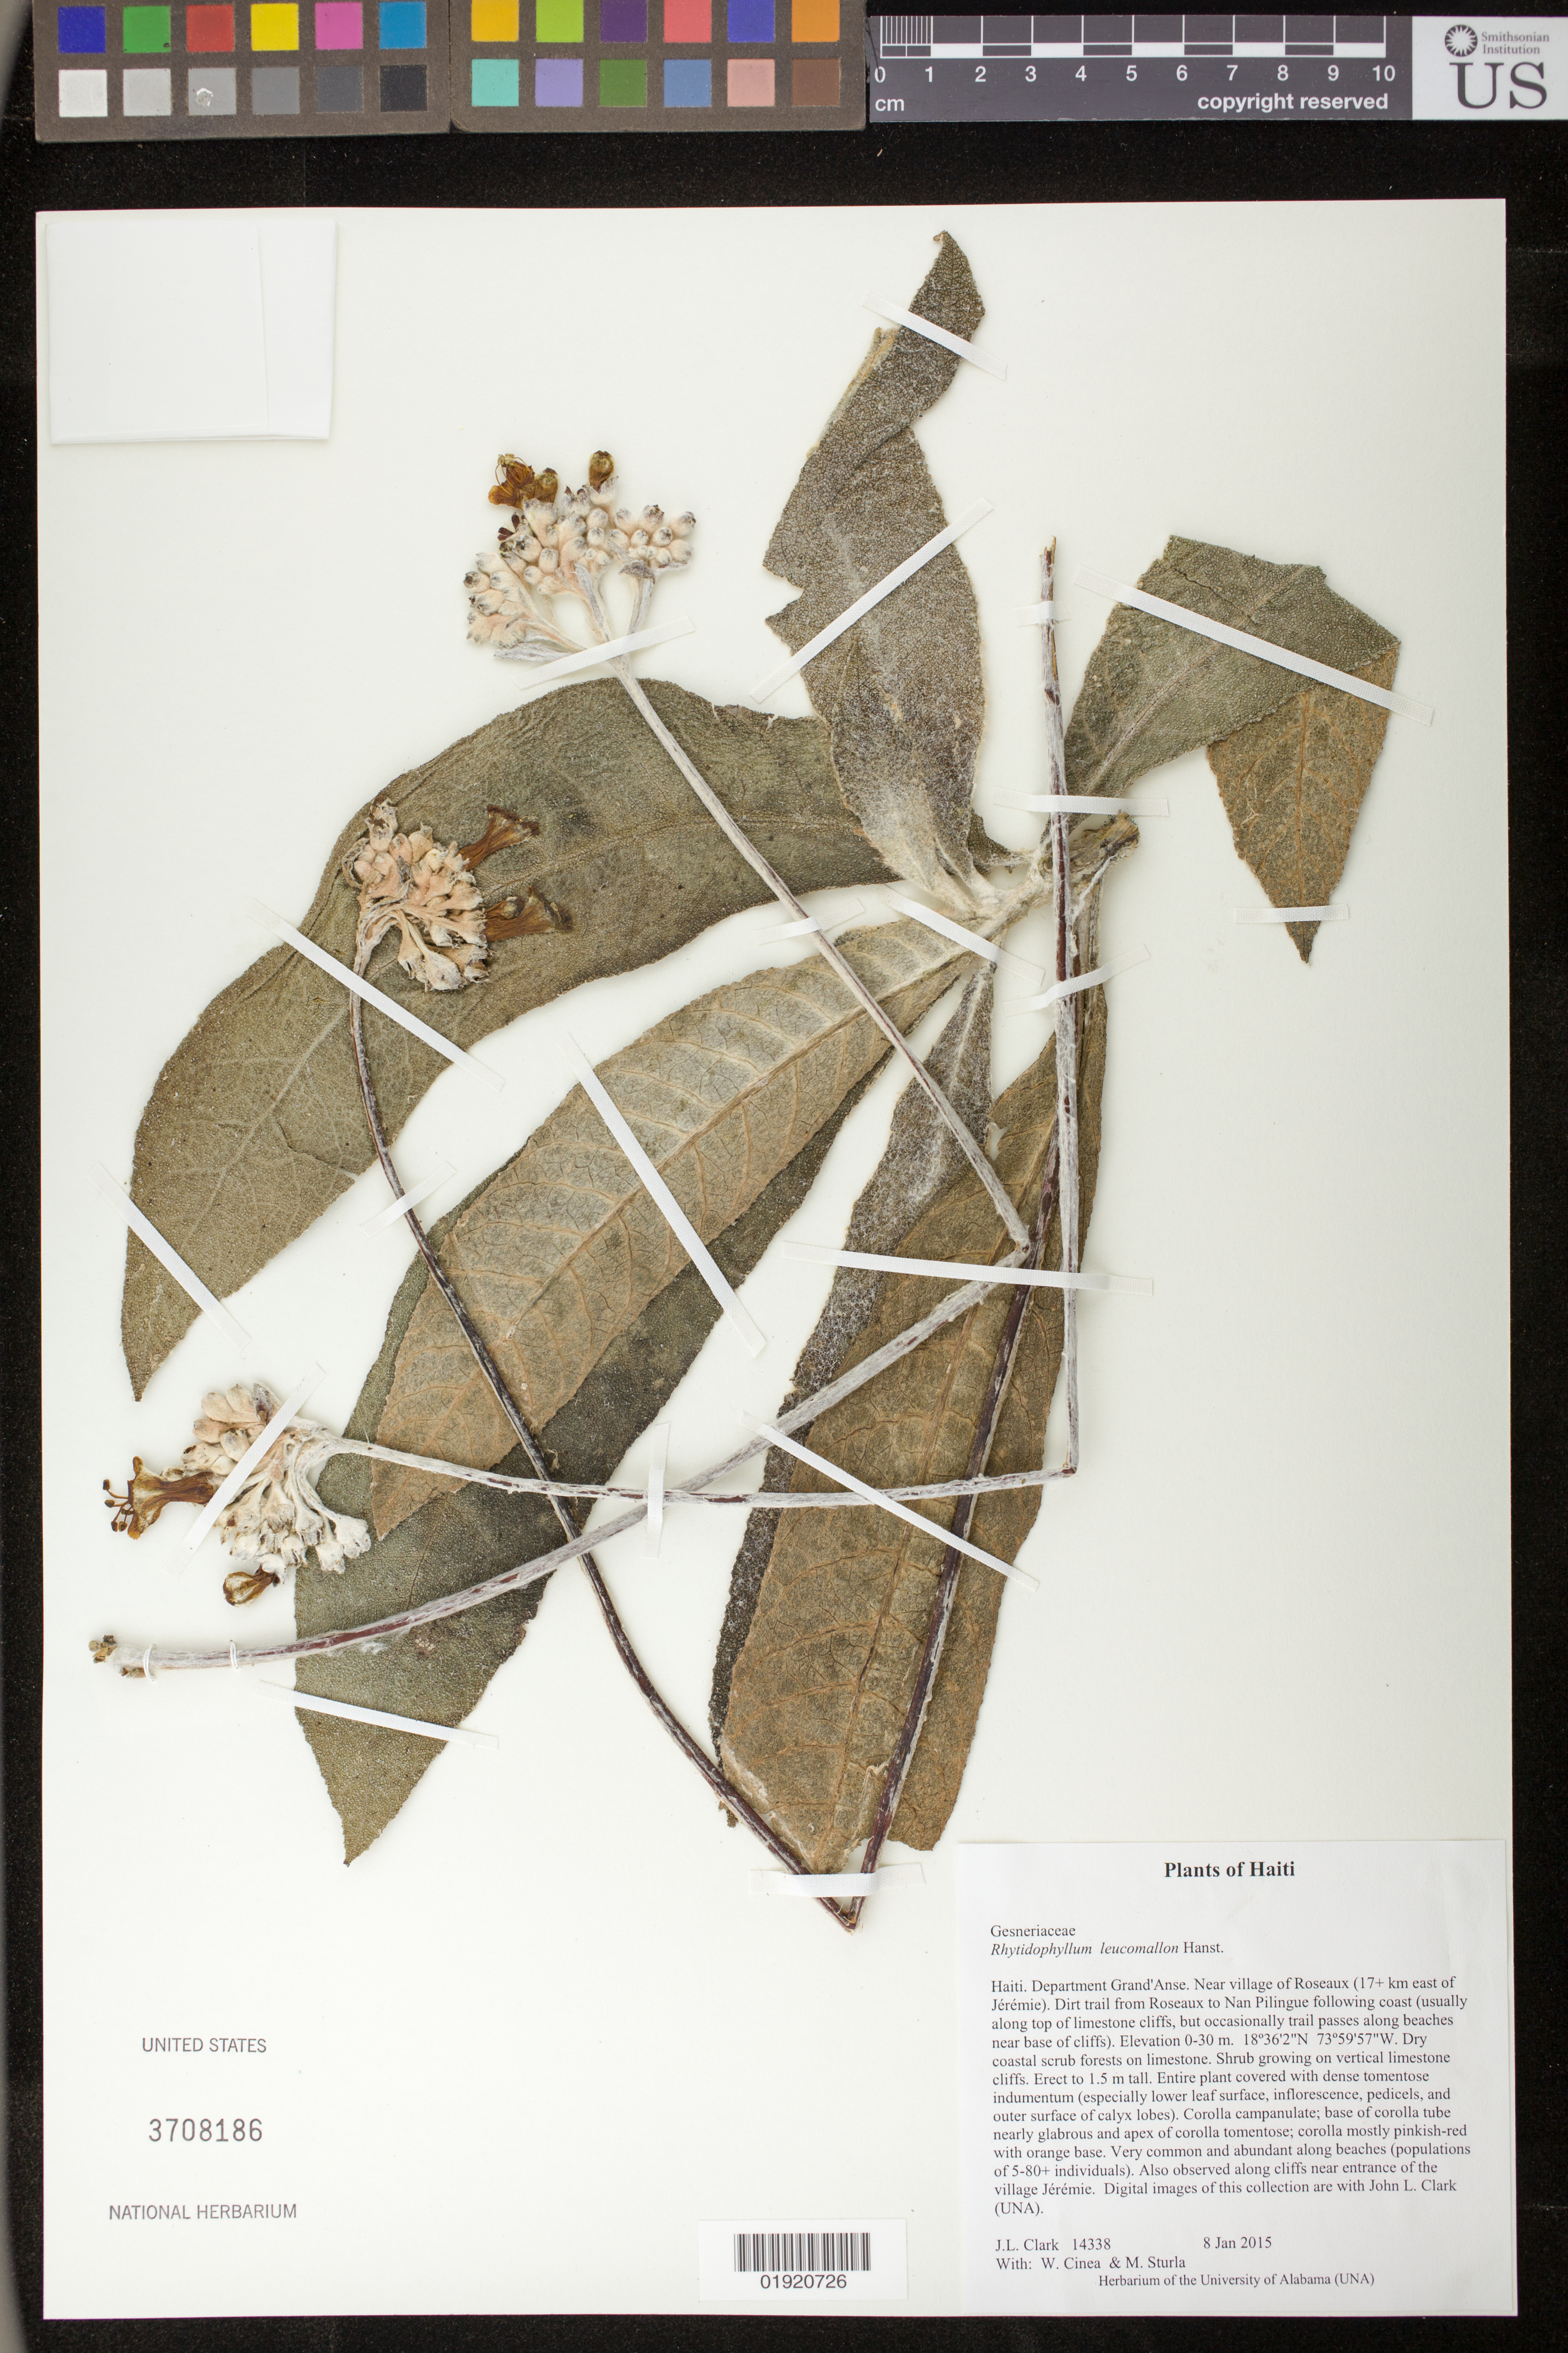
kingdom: Plantae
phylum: Tracheophyta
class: Magnoliopsida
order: Lamiales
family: Gesneriaceae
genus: Rhytidophyllum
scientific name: Rhytidophyllum leucomallon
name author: Hanst.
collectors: J. L. Clark, W. Cinea & M. Sturla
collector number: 14338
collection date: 2015-01-08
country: Haiti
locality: Haiti. Department Grande'Anse. Near village of Roseaux (17+km east of Jeremie). Dirt trail from Roseaux to Nan Pilingue following coast (usually along top of limestone cliffs, but occasionally trail passes along beaches near base of cliffs).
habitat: Dry coastal scrub forests on limestone. Shrub growing on vertical limestone cliffs. Also observed along cliffs near entrance of the village Jeremie.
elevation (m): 0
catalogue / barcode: US 3708186